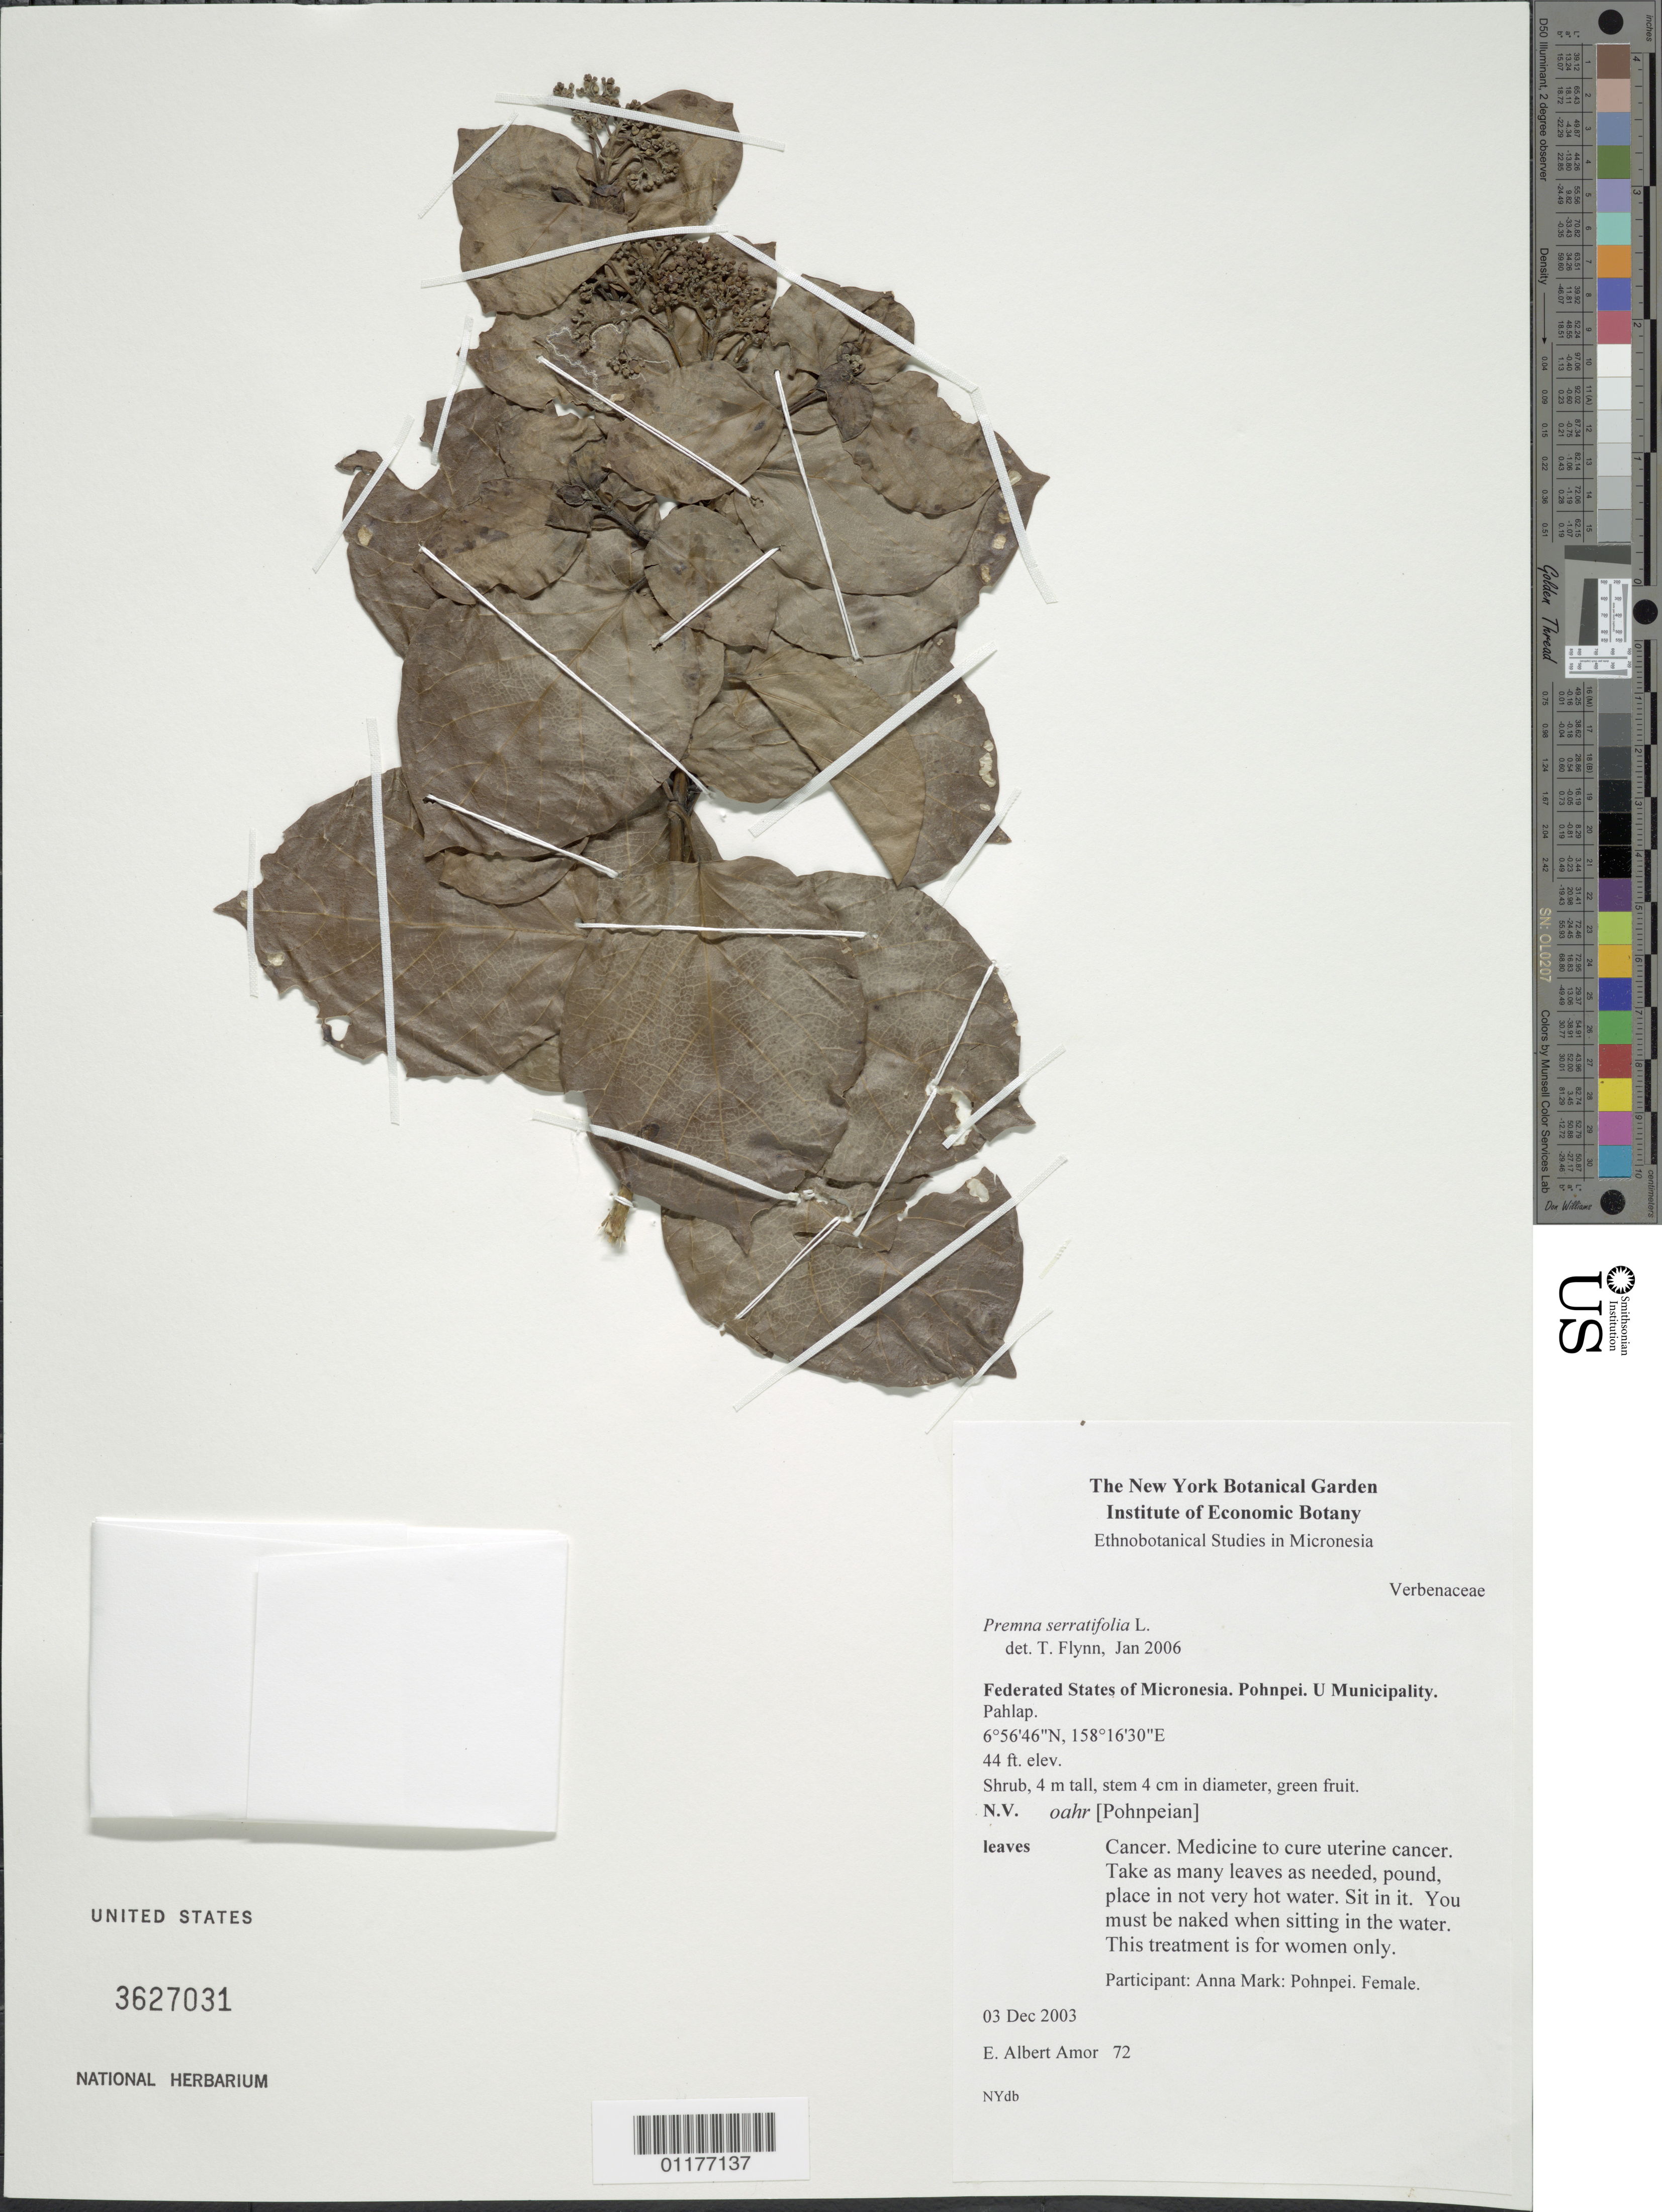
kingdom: Plantae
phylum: Tracheophyta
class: Magnoliopsida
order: Lamiales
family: Lamiaceae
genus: Premna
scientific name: Premna serratifolia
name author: L.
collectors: E. A. Amor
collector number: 72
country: Micronesia, Federated States of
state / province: Pohnpei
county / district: Uh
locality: Pahlap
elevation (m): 13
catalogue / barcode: US 3627031